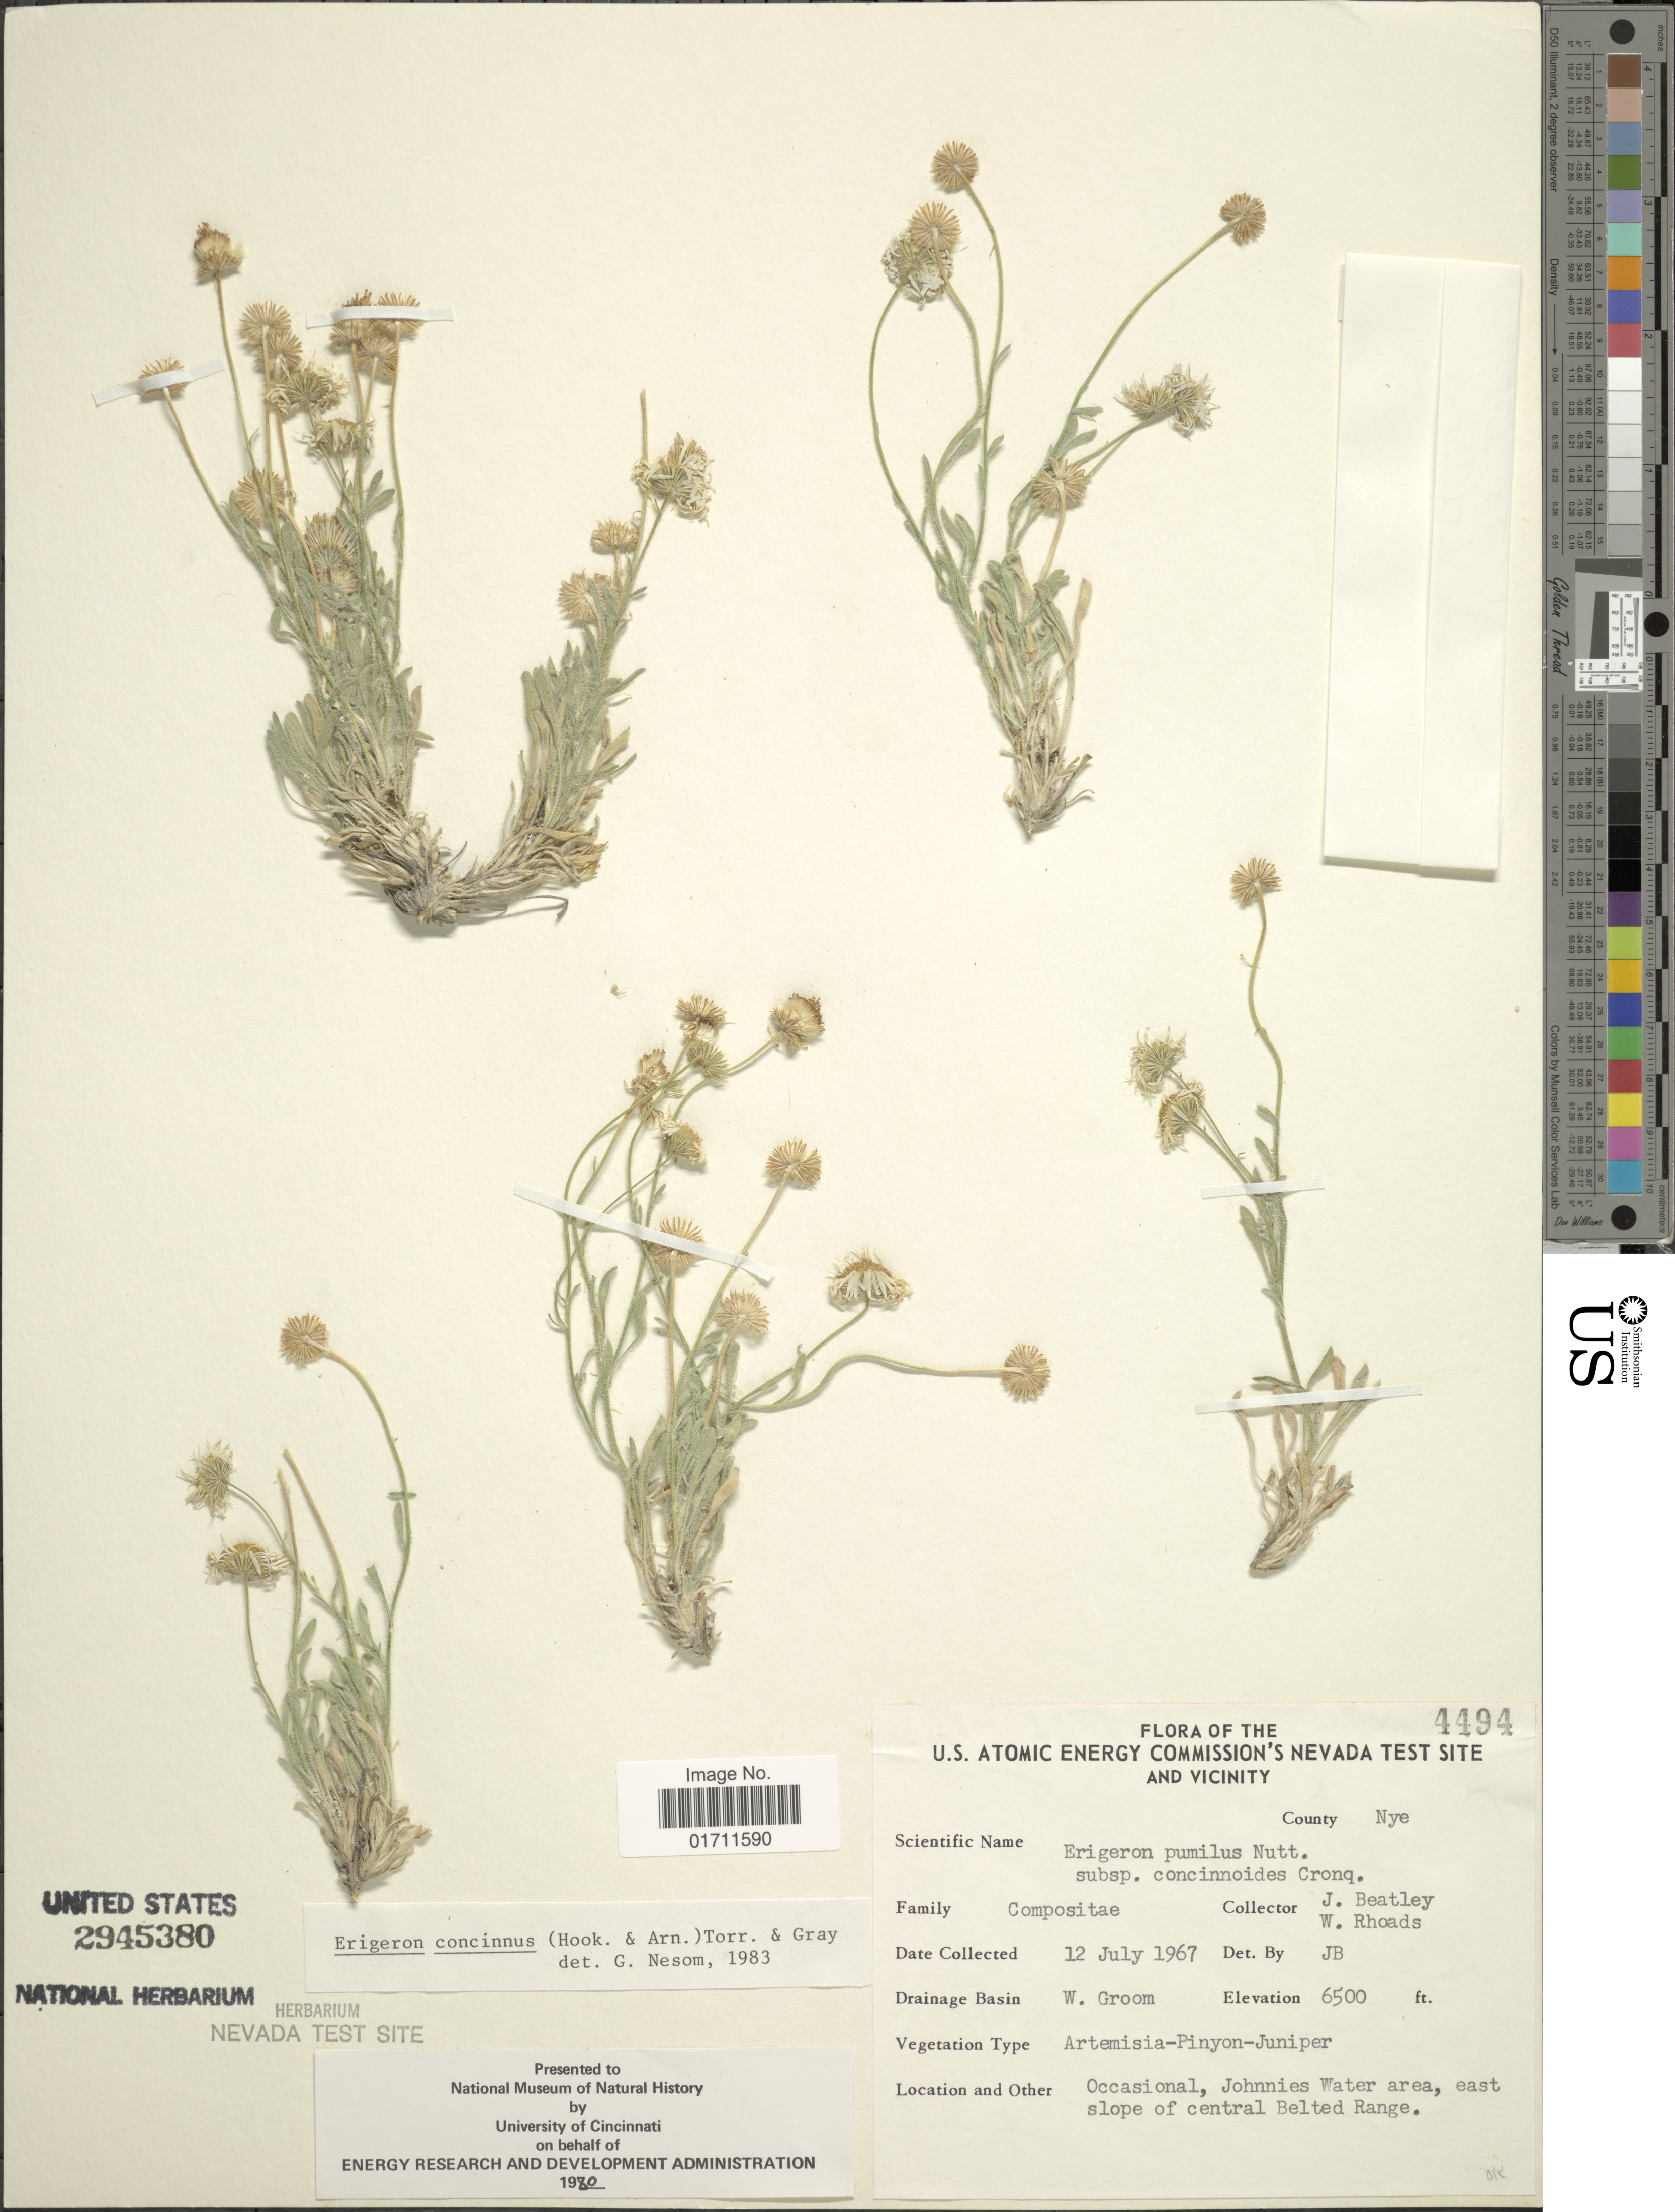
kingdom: Plantae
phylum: Tracheophyta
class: Magnoliopsida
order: Asterales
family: Asteraceae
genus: Erigeron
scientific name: Erigeron concinnus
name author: (Hook. & Arn.) Torr. & A. Gray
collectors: J. C. Beatley & W. Rhoads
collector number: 4494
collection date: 1967-07-12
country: United States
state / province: Nevada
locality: U.S. Atomic Energy Commisson's Nevada Test Site and Vicinity, County Nye, Drainage Basin W. Groom, Occasional, Johnnies Water area, east slope of central Belted Range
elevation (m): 1981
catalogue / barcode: US 2945380